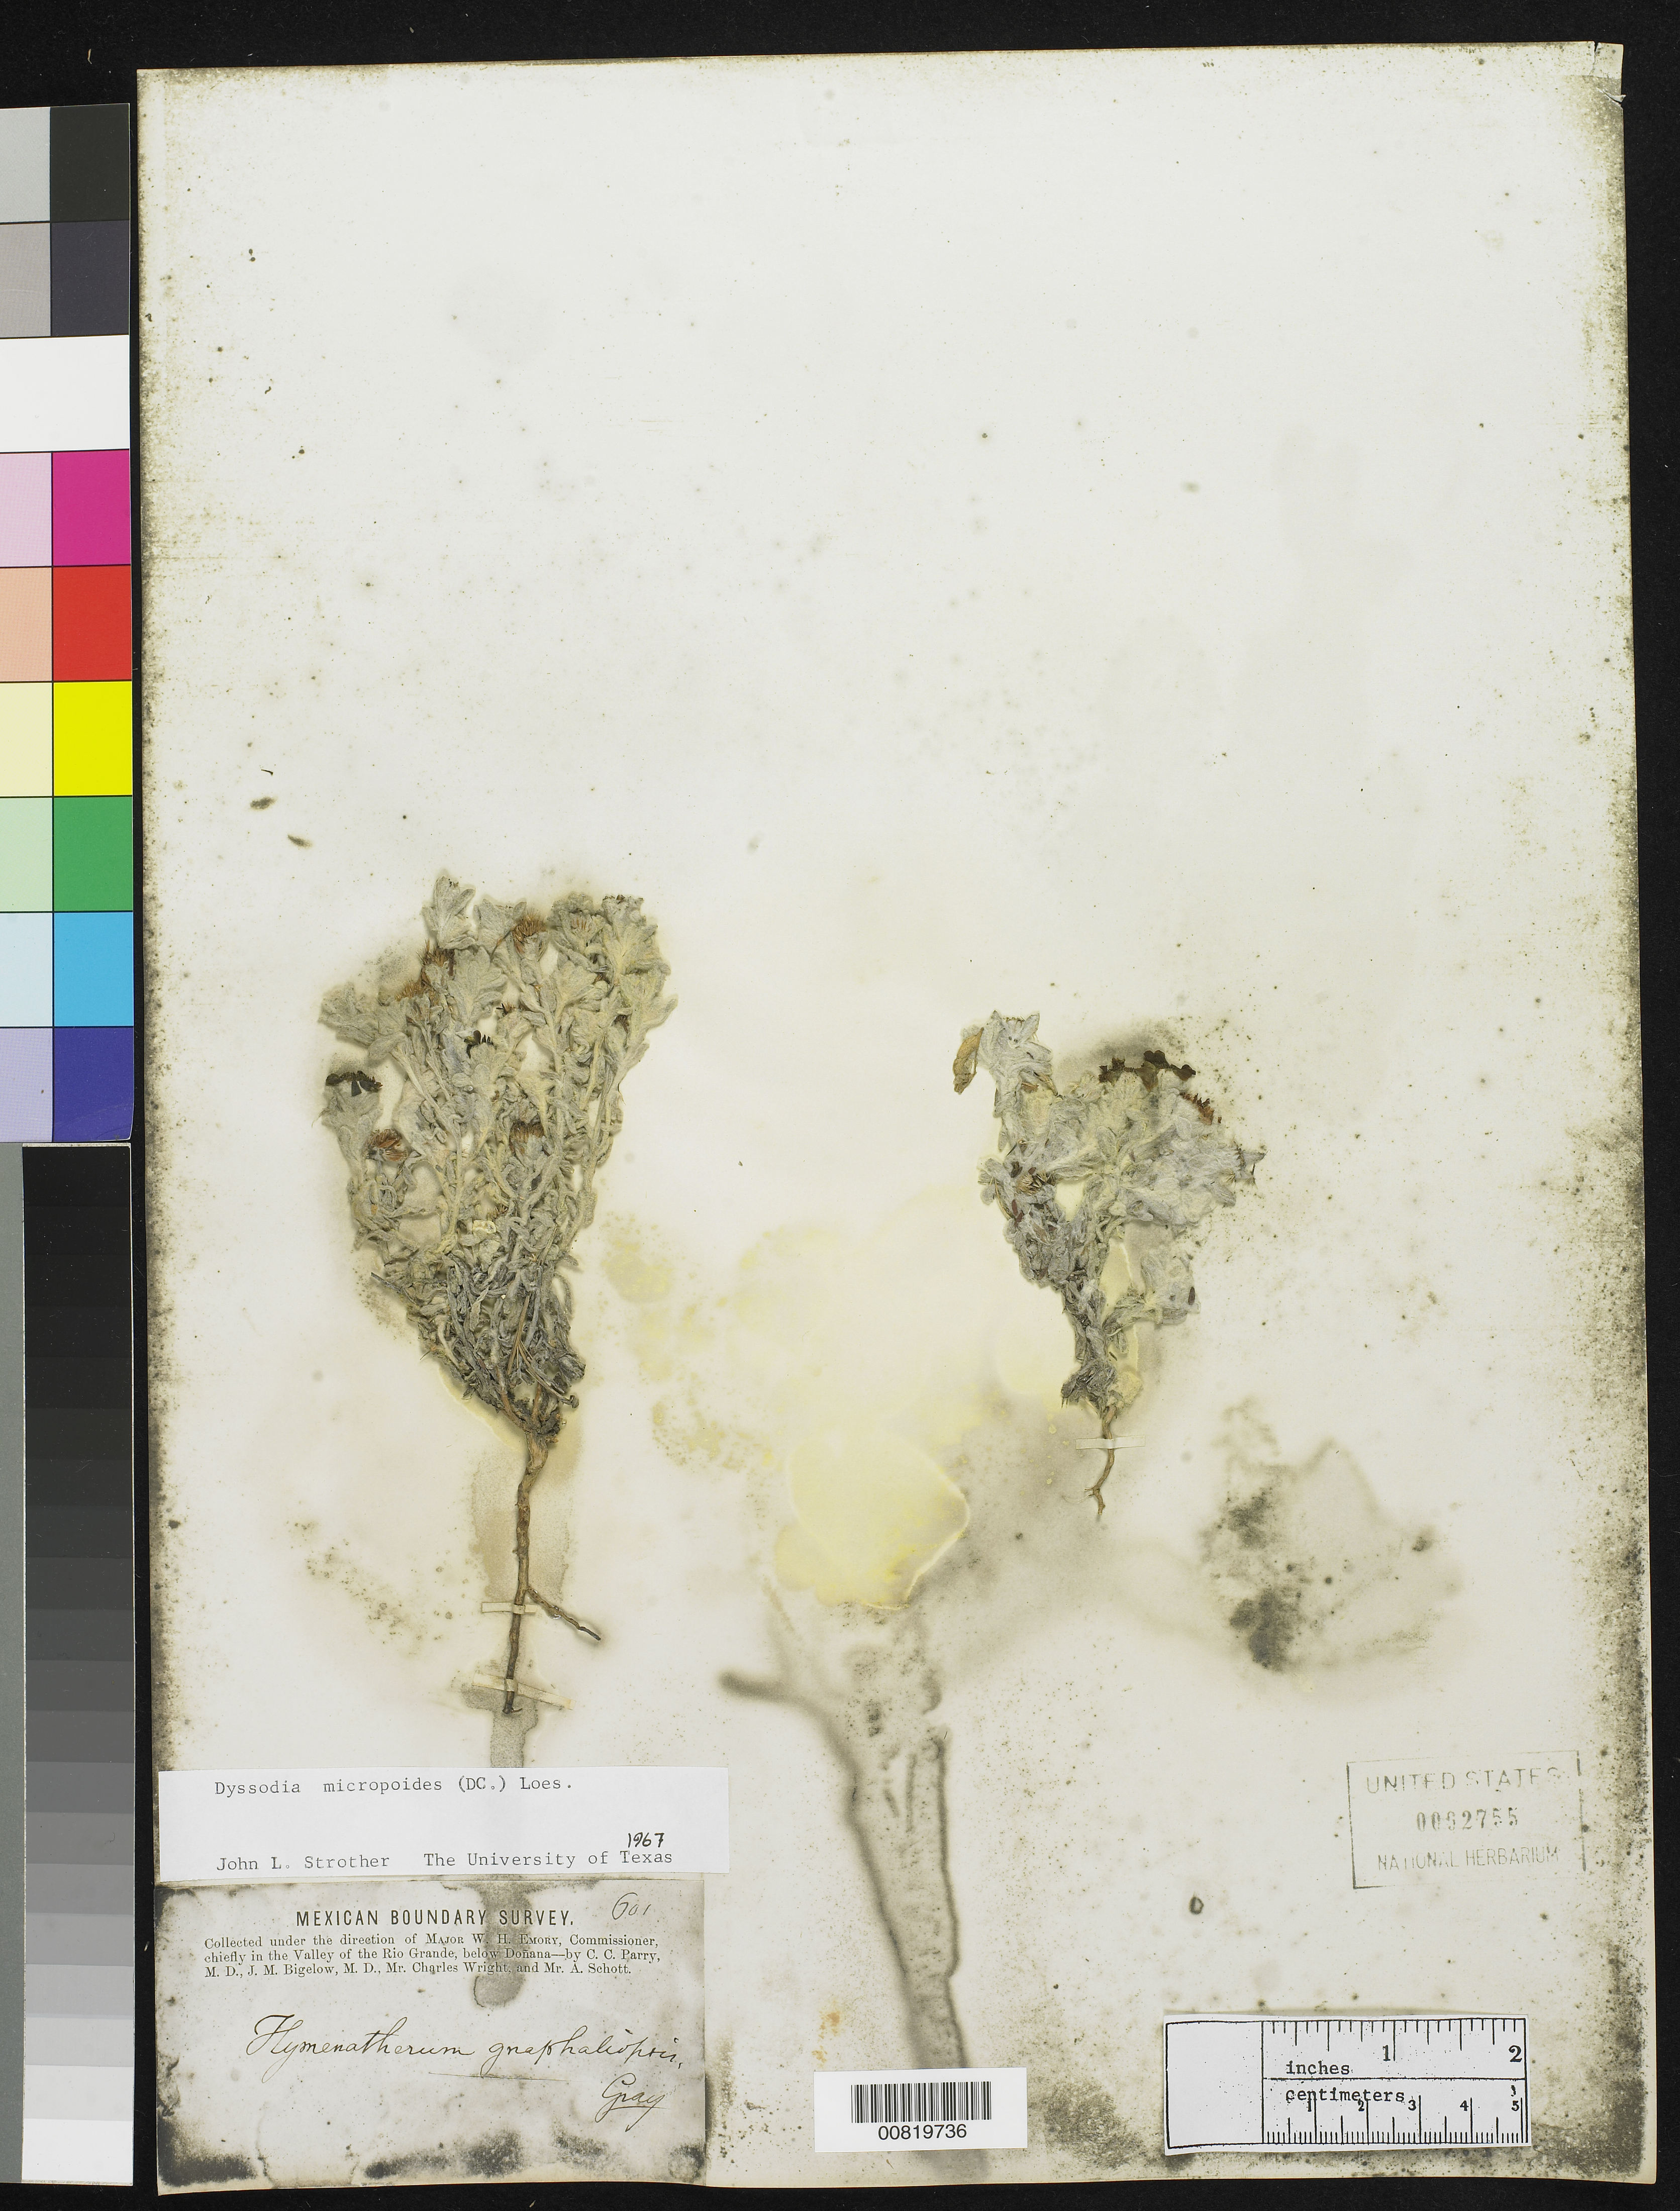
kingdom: Plantae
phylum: Tracheophyta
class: Magnoliopsida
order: Asterales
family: Asteraceae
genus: Thymophylla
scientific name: Thymophylla micropoides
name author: (DC.) Strother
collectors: C. C. Parry, J. M. Bigelow, C. Wright & A. C. V. Schott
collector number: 601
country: United States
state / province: New Mexico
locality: Valley of the Rio Grande, below Doñana, New Mexico.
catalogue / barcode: US 92755